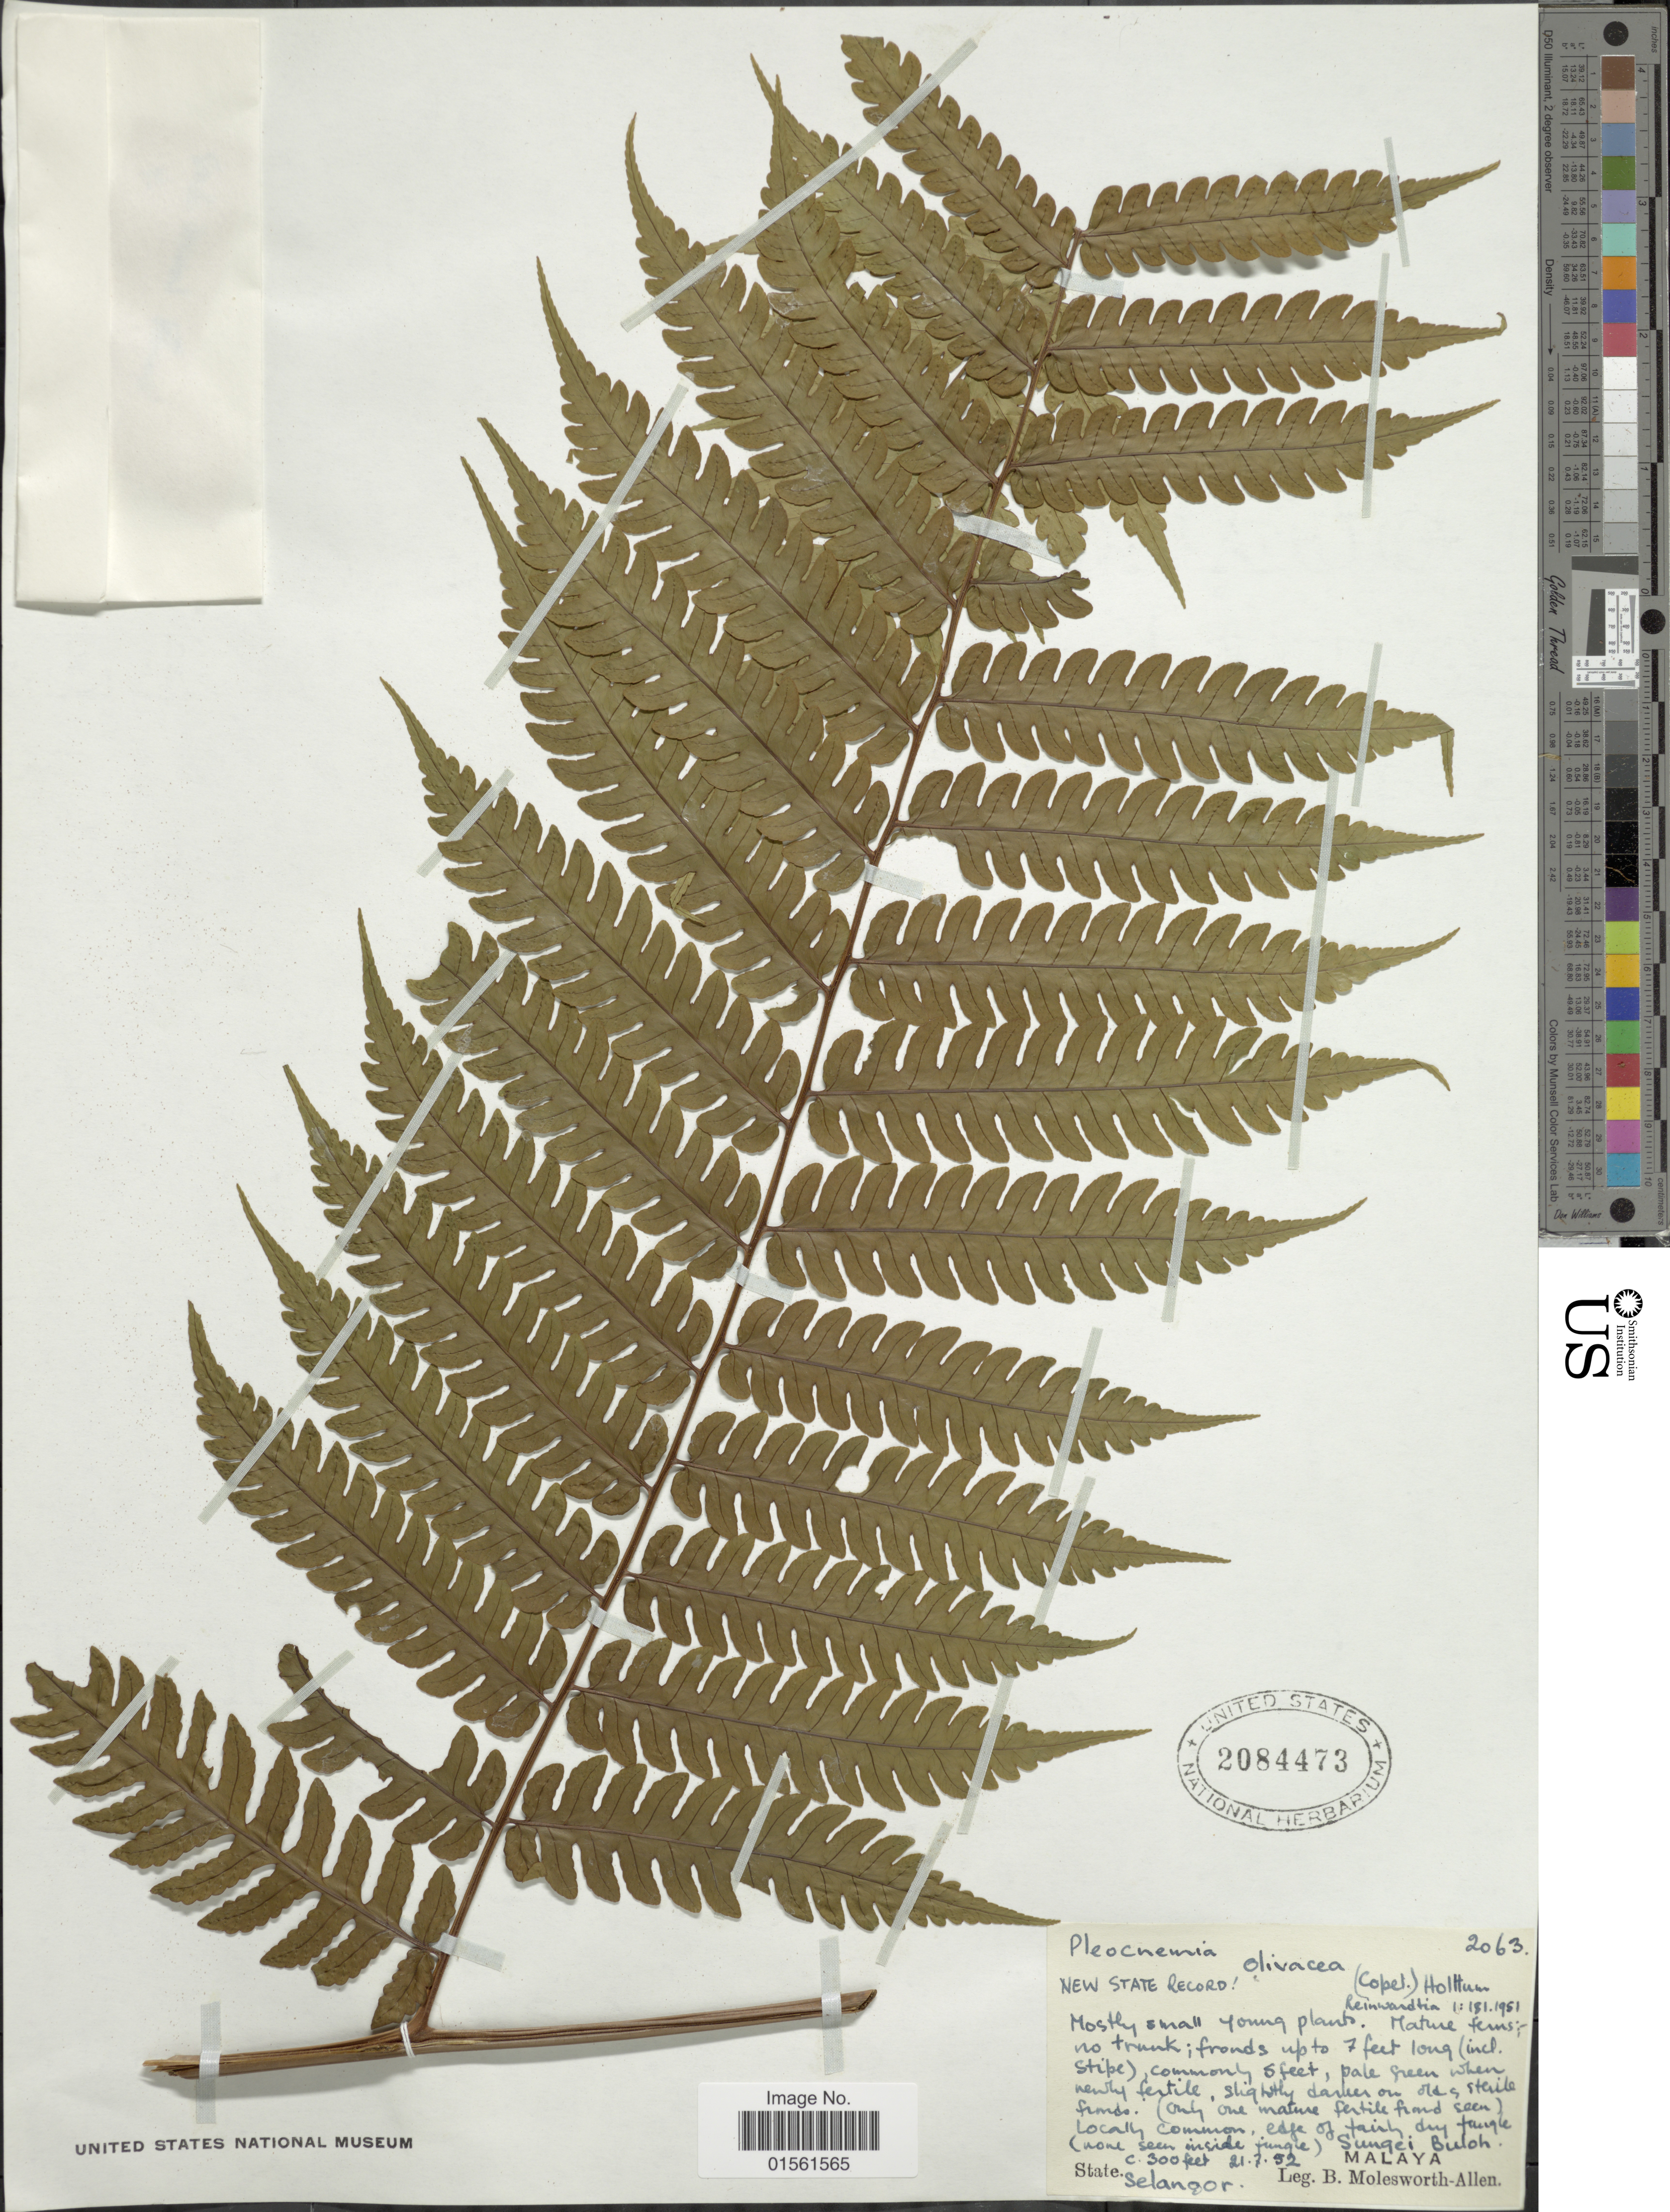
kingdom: Plantae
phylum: Tracheophyta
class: Polypodiopsida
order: Polypodiales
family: Dryopteridaceae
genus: Pleocnemia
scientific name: Pleocnemia olivacea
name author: (Copel.) Holttum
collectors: B. E. G. Molesworth-Allen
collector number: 2063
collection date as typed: Transcribed d/m/y: 21/7/52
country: Malaysia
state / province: Selangor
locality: Sungei Buloh, State Selangor., Malaya.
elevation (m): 91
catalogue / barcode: US 2084473